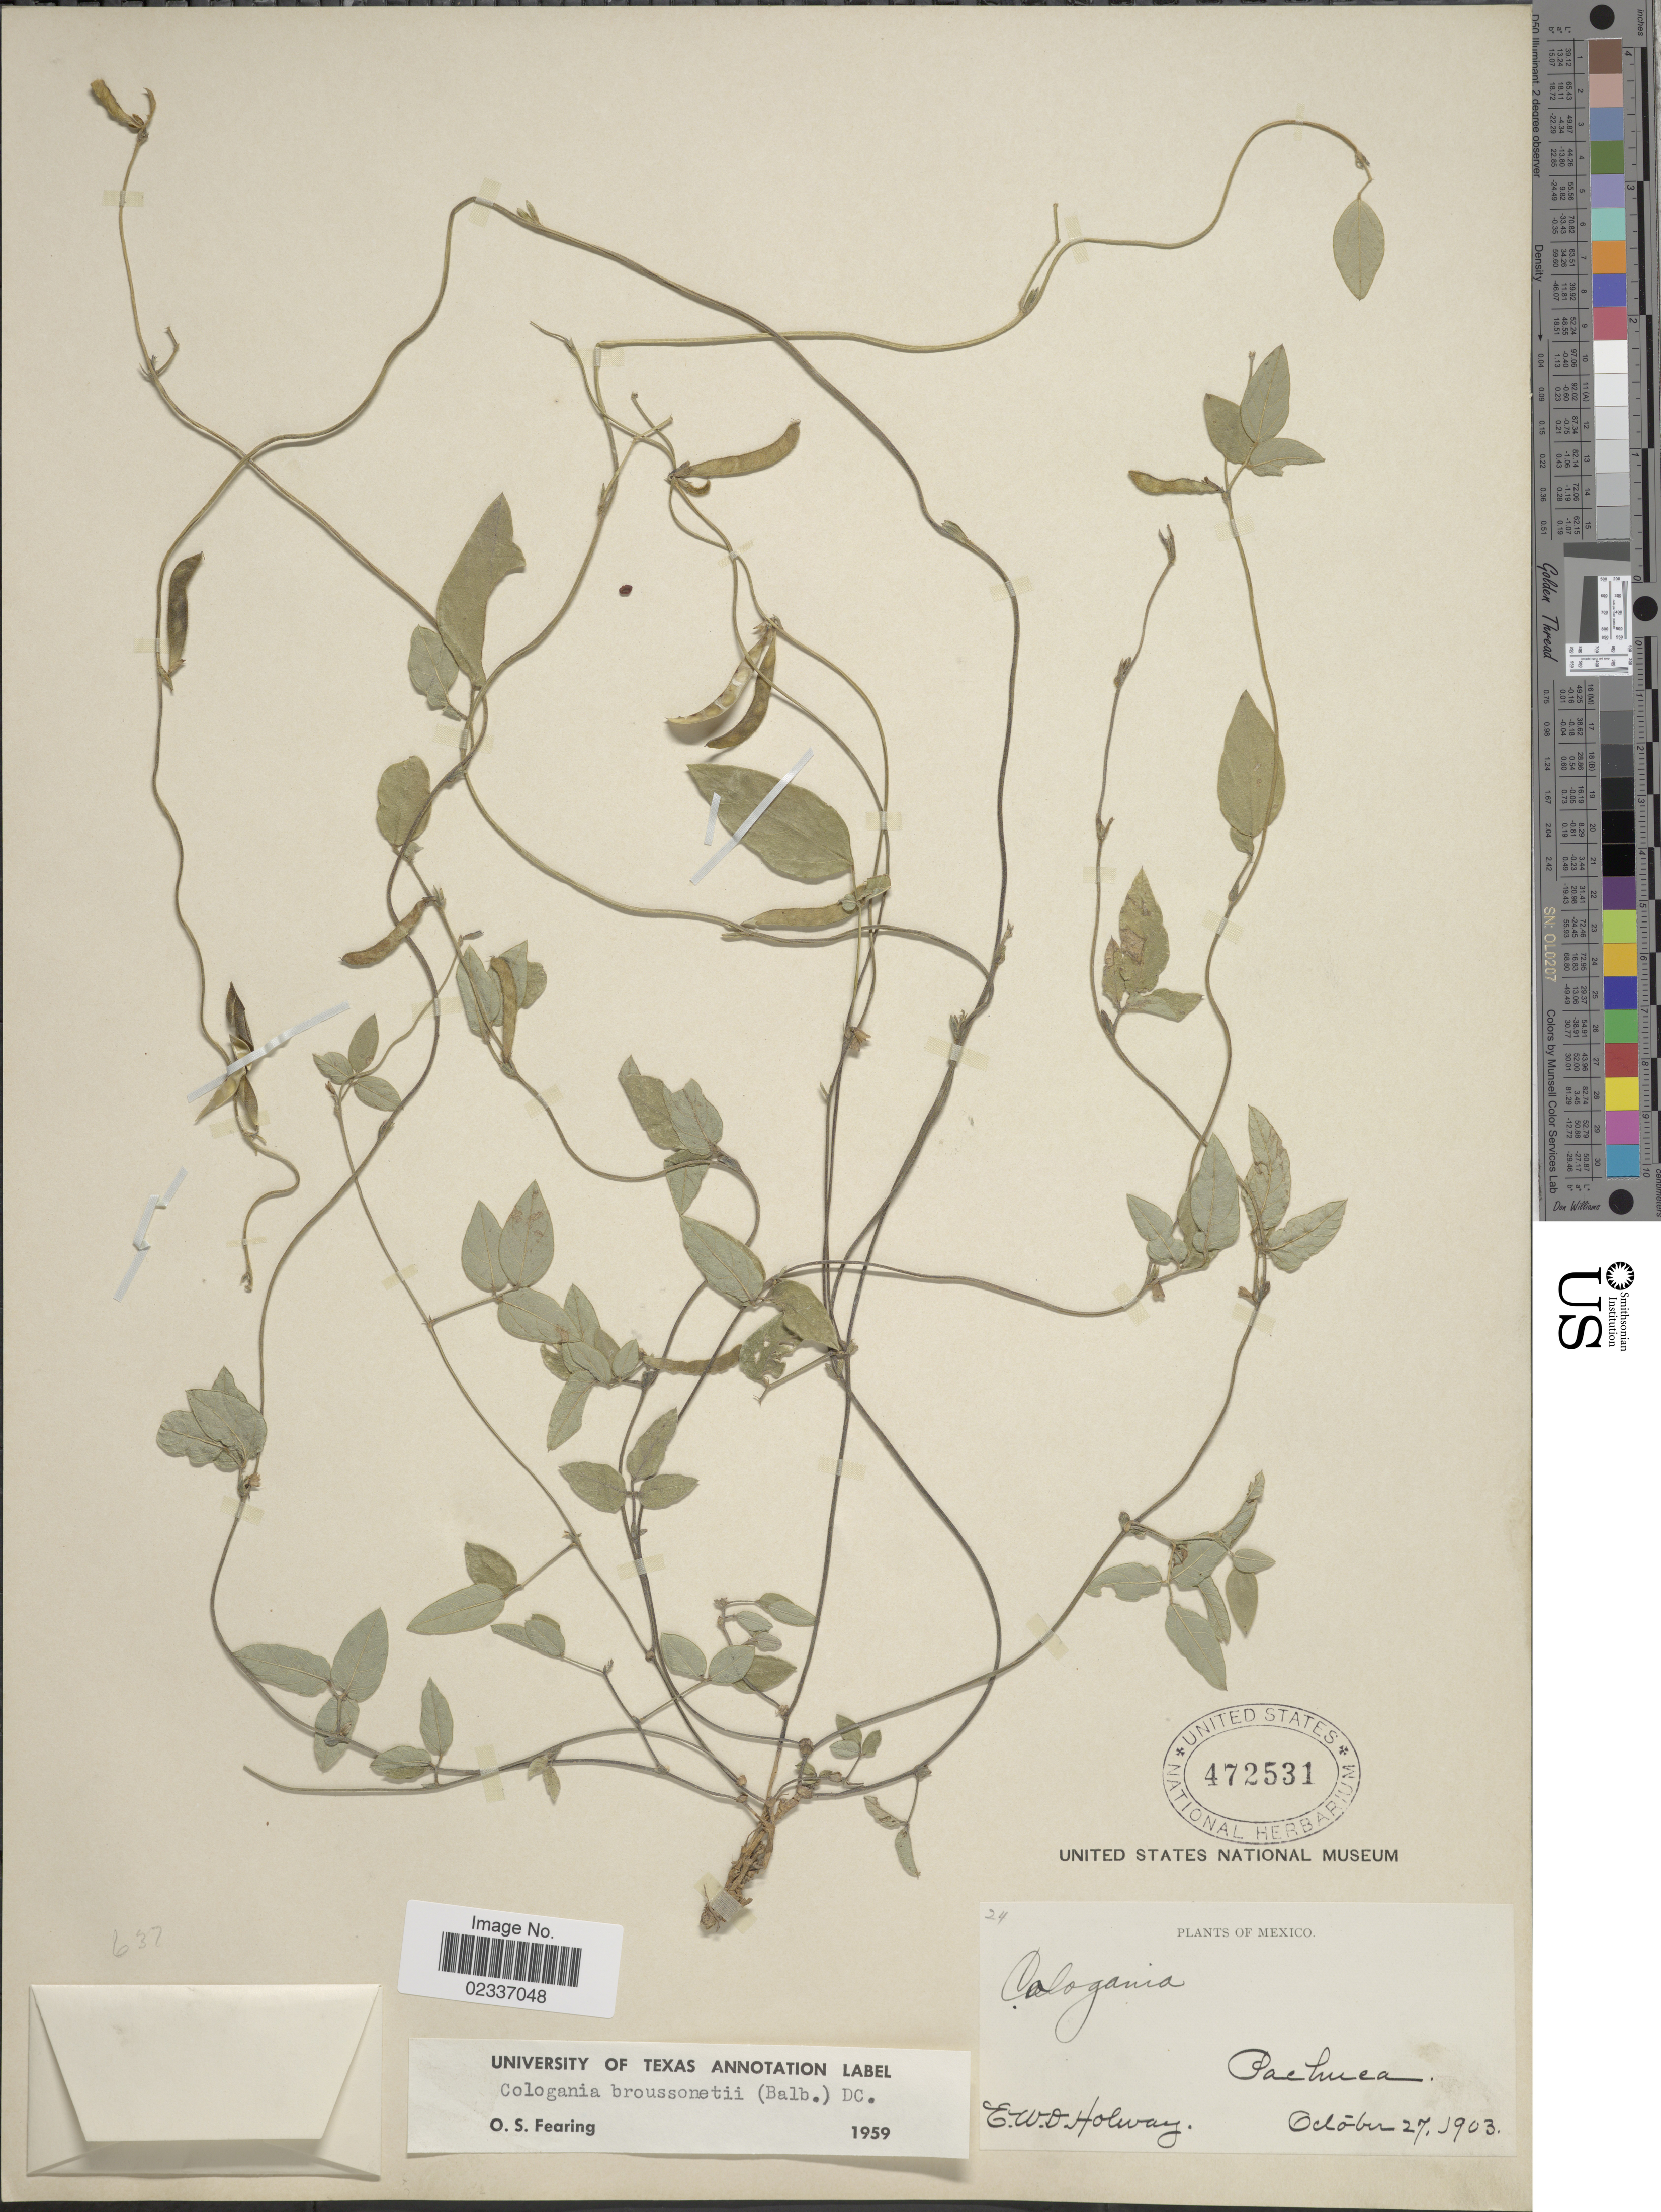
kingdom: Plantae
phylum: Tracheophyta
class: Magnoliopsida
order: Fabales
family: Fabaceae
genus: Cologania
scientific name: Cologania broussonetii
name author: (Balb.) DC.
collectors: E. W. D. Holway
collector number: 24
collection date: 1903-10-27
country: Mexico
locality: Pachuca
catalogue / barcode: US 472531